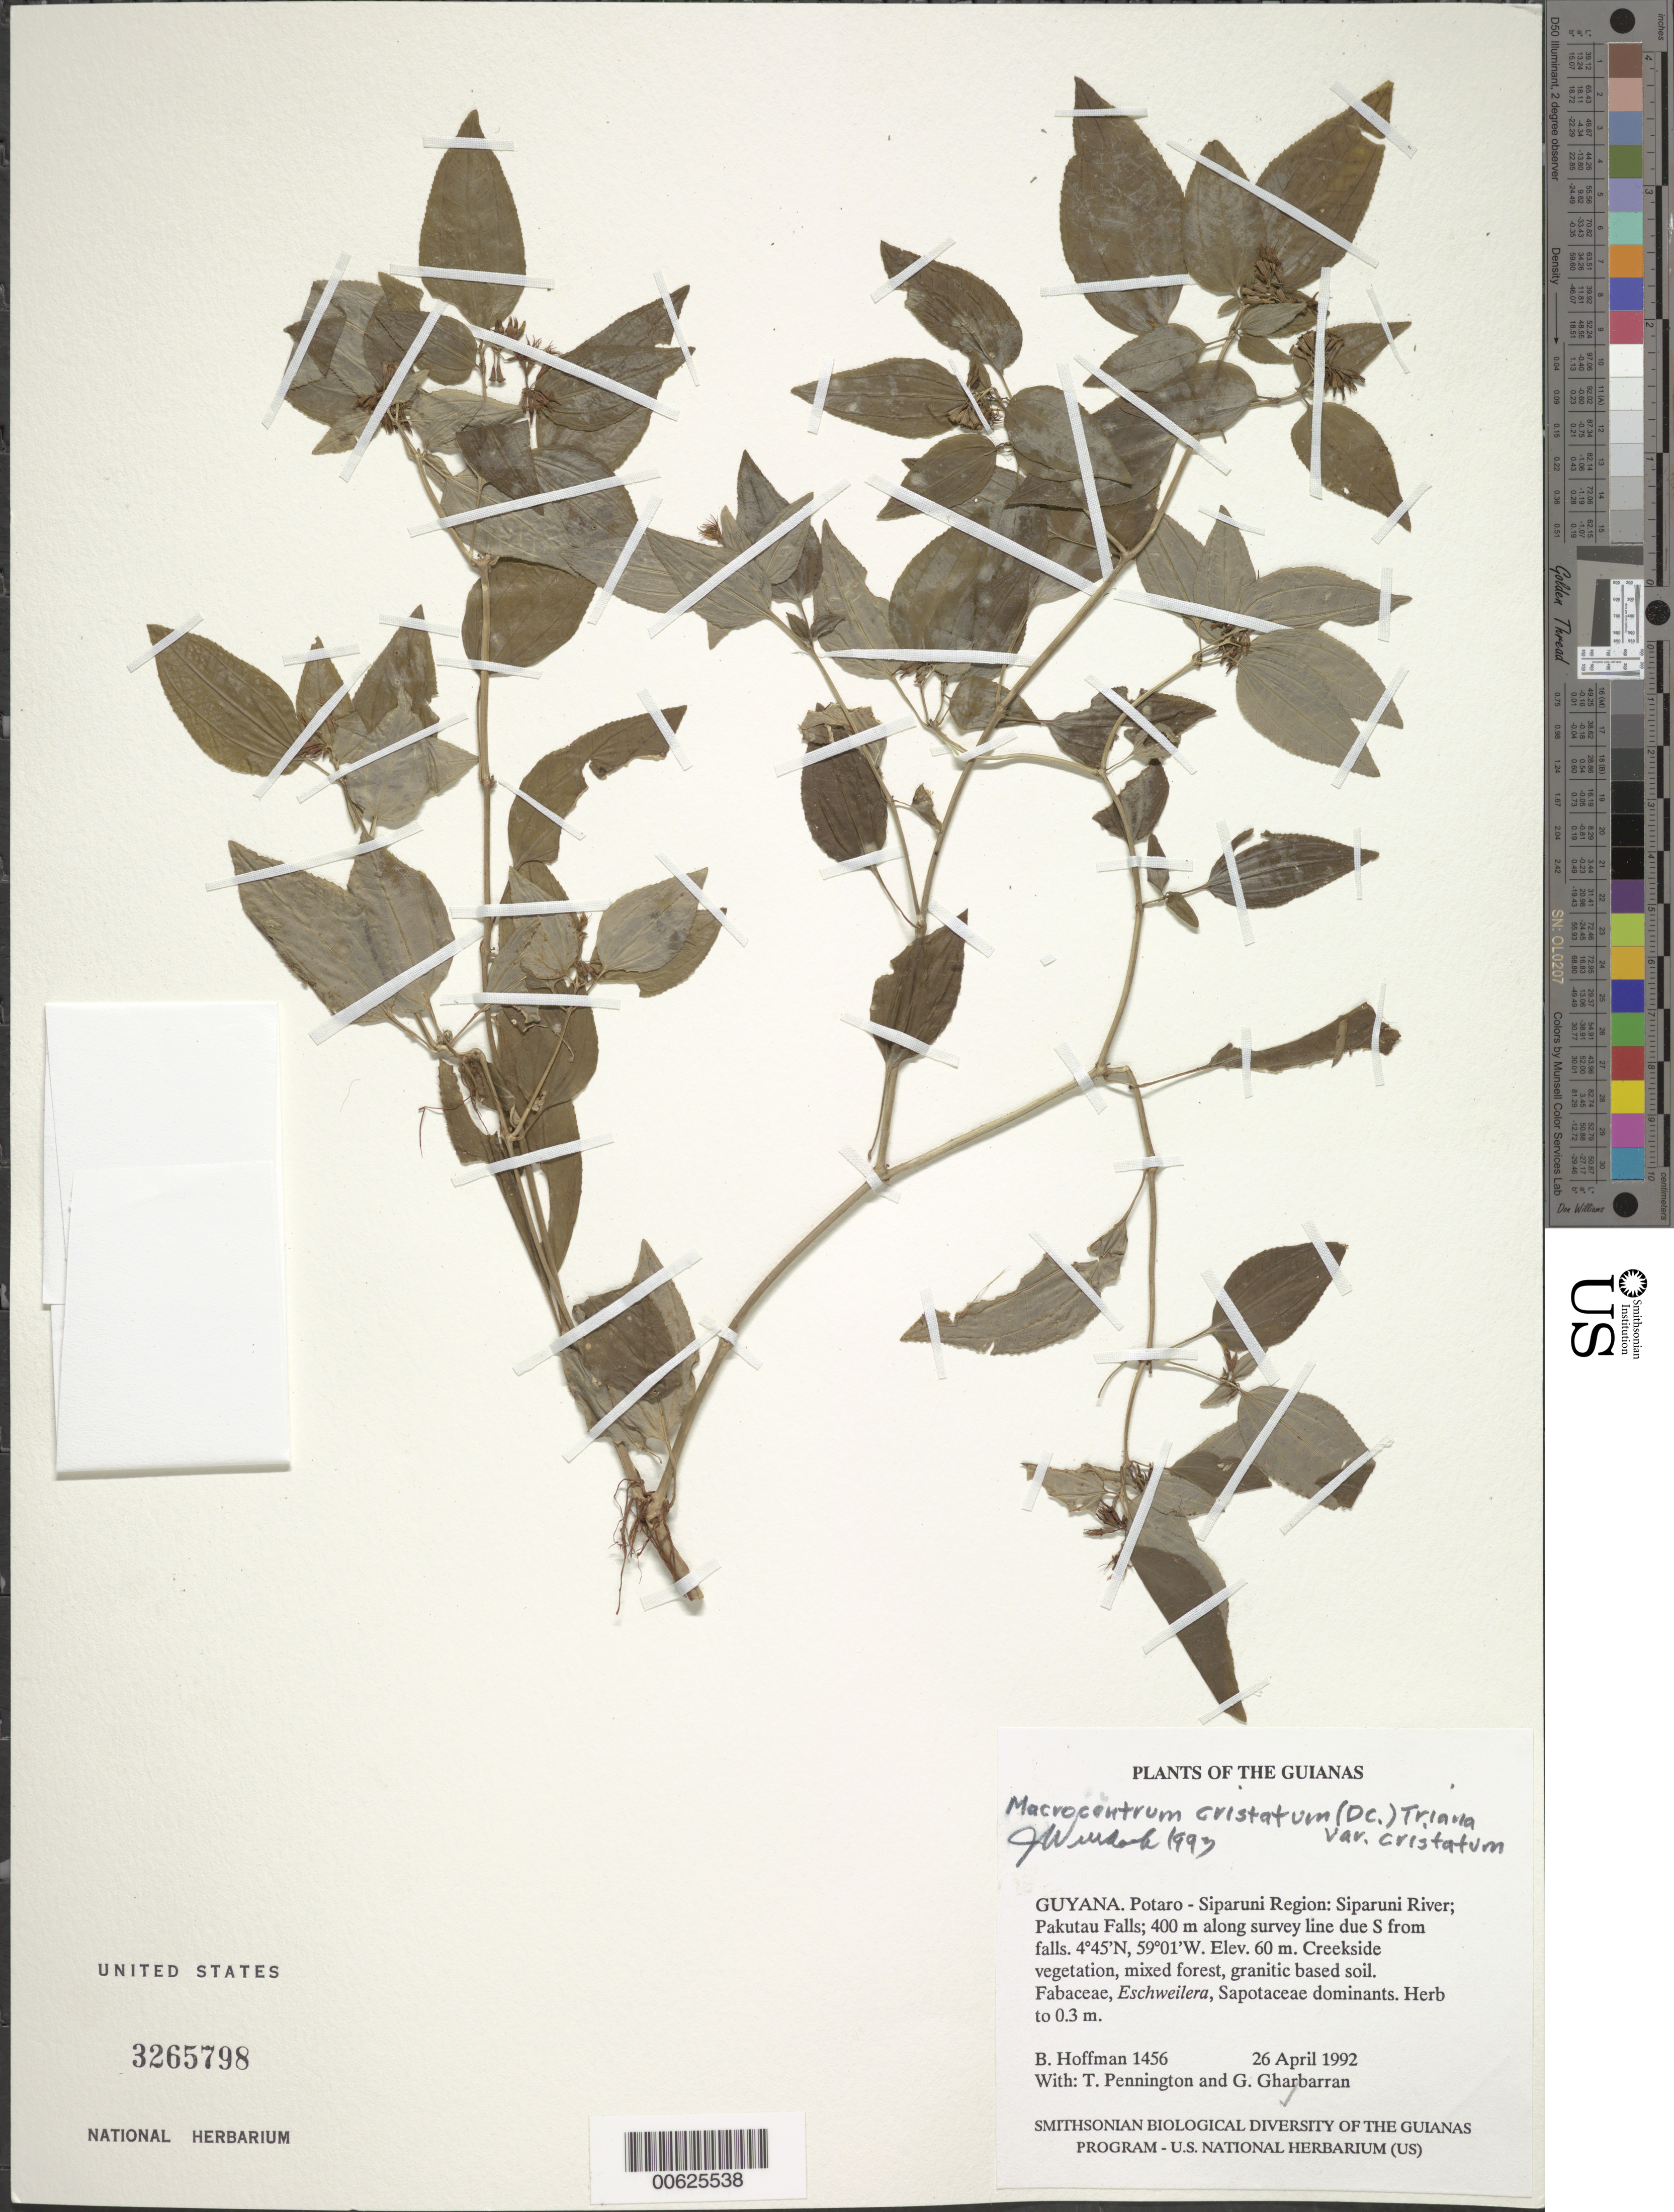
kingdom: Plantae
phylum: Tracheophyta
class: Magnoliopsida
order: Myrtales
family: Melastomataceae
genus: Macrocentrum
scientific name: Macrocentrum cristatum var. cristatum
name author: (DC.) Triana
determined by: Wurdack, John J., (US), US (UNITED STATES)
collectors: B. Hoffman, R. T. Pennington & G. Gharbarran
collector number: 1456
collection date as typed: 26 April 1992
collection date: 1992-04-26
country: Guyana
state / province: Potaro-Siparuni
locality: Siparuni River; Pakutau Falls; 400 m along survey line due S from falls. Iwokrama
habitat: Creekside vegetation, mixed forest, granitic based soil. Fabaceae, Eschweilera, Sapotaceae dominants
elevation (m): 60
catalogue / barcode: US 3265798